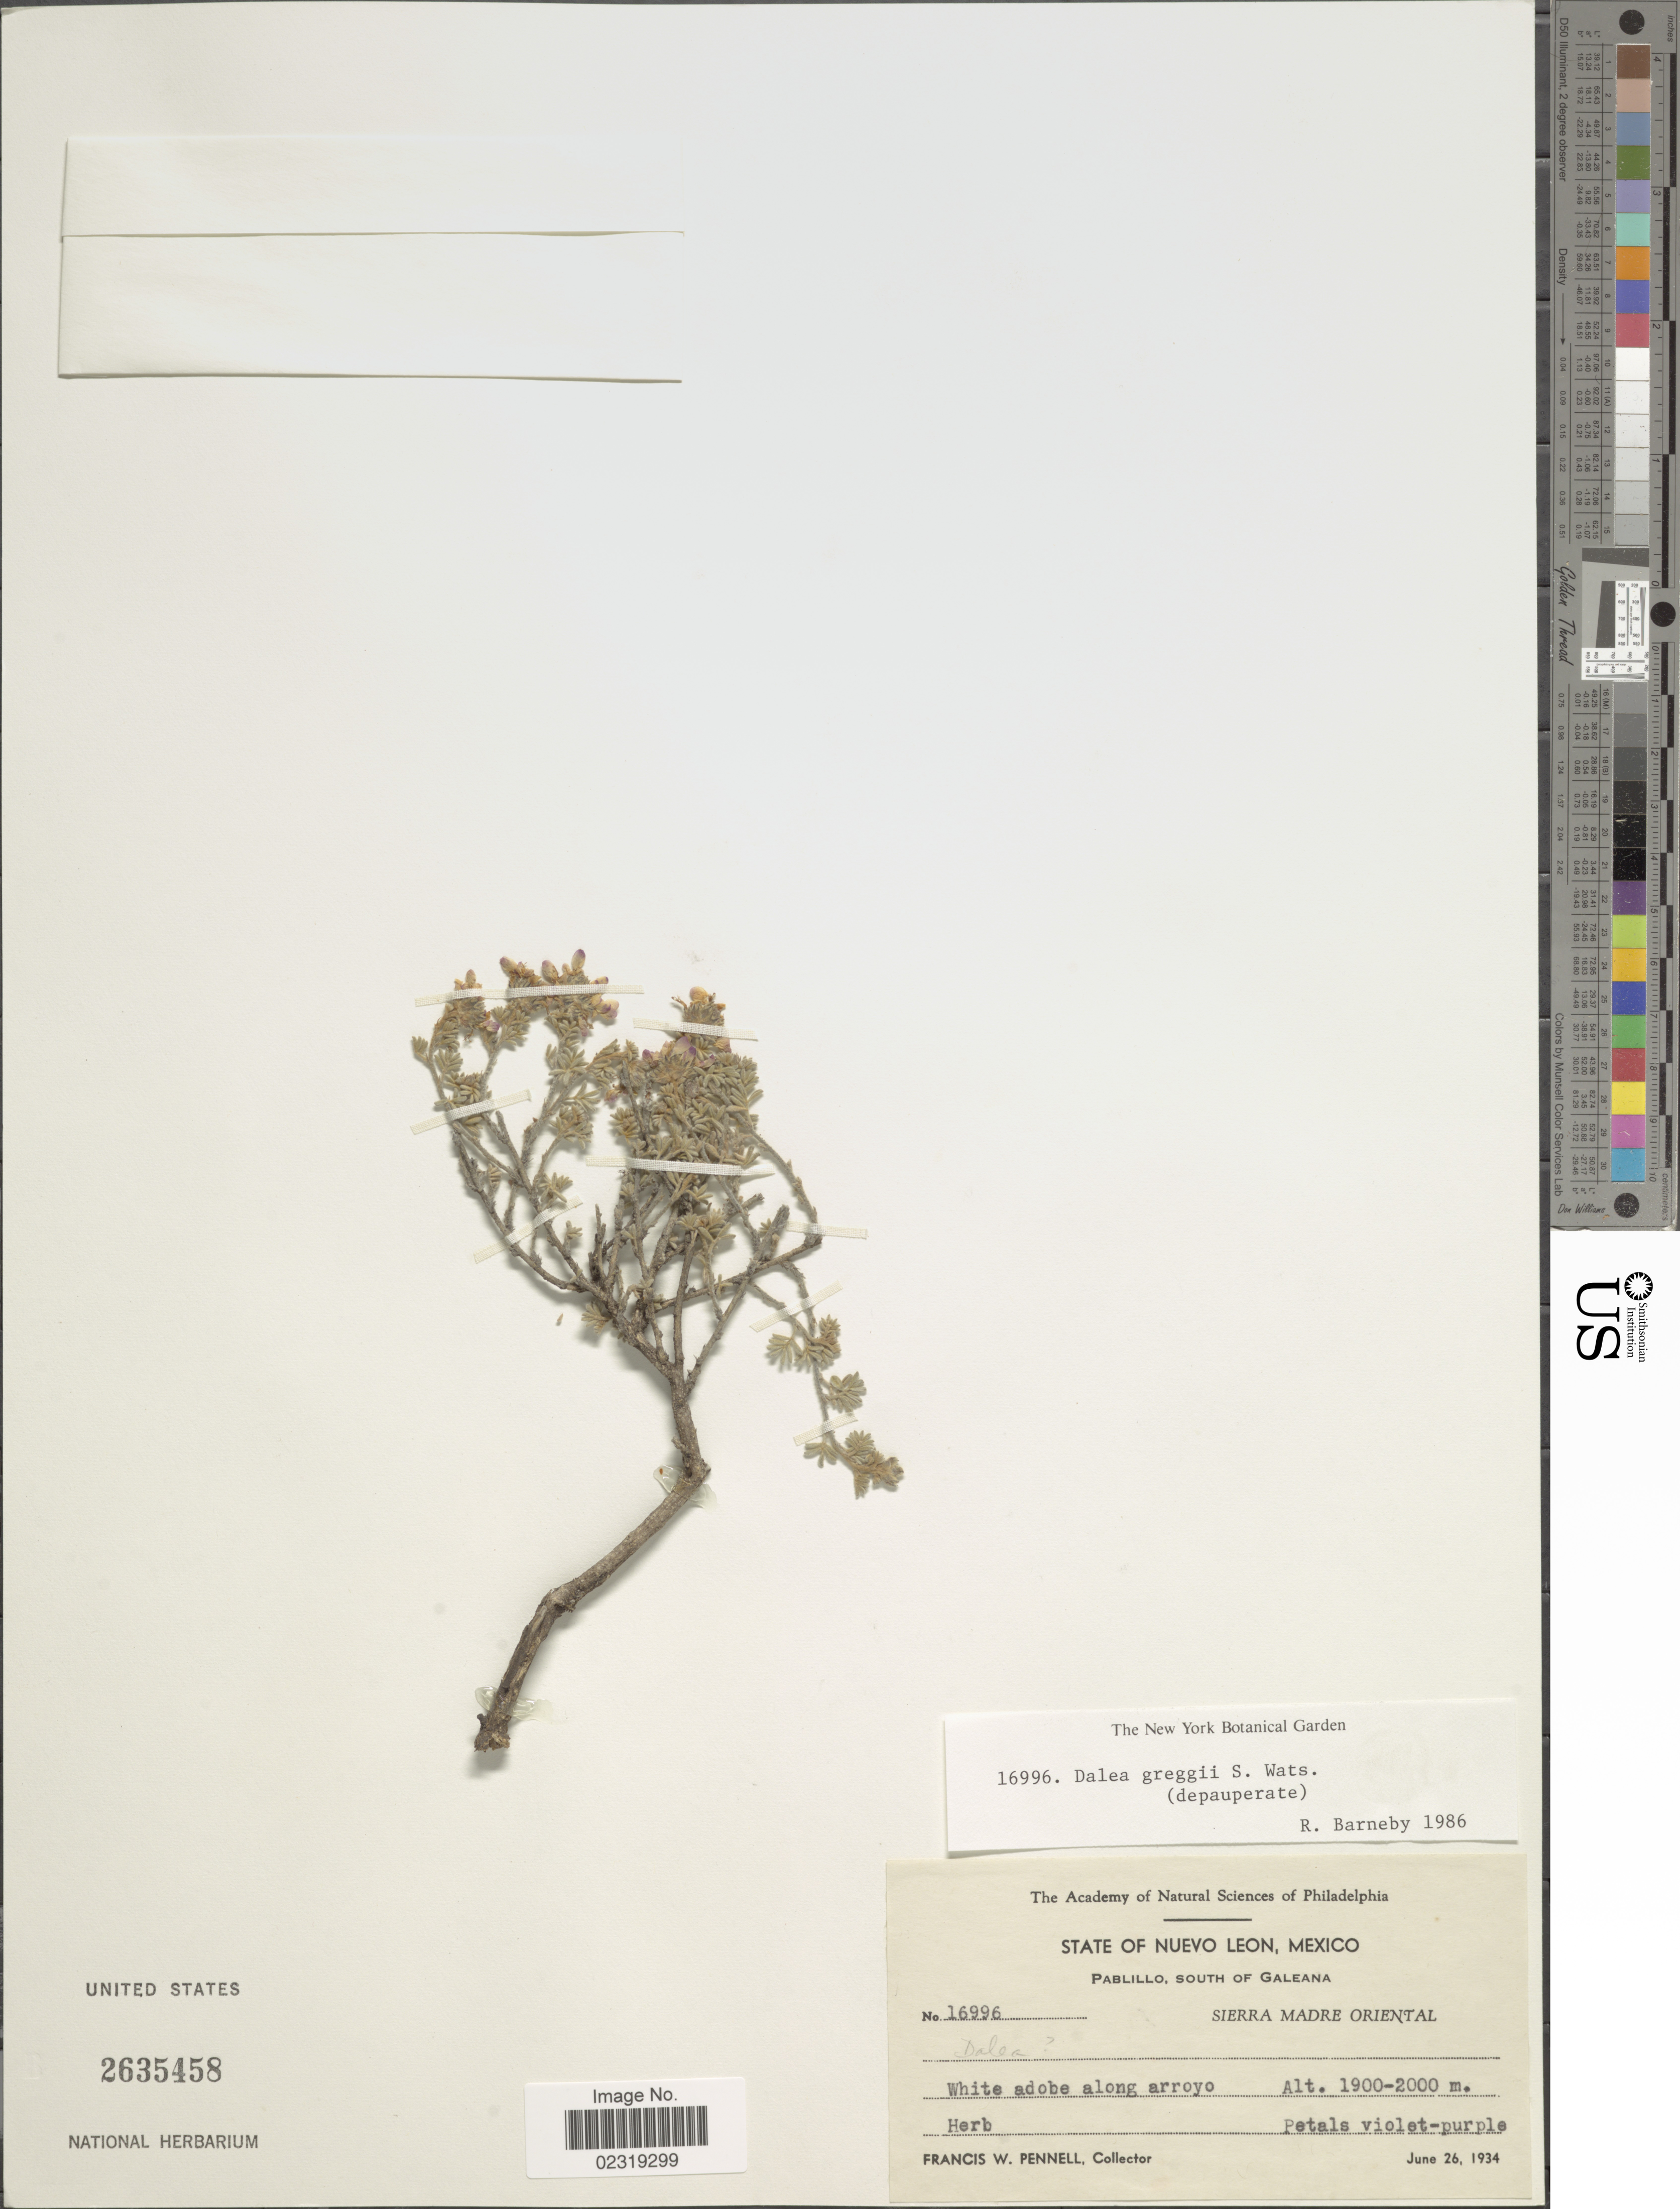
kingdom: Plantae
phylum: Tracheophyta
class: Magnoliopsida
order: Fabales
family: Fabaceae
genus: Dalea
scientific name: Dalea greggii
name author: A. Gray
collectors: F. W. Pennell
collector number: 16996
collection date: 1934-06-26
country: Mexico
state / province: Nuevo León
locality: State of Nuevo Leon. Pablillo, South of Galeana. Sierra Madre Oriental. White adobe along arroyo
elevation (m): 1900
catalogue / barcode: US 2635458